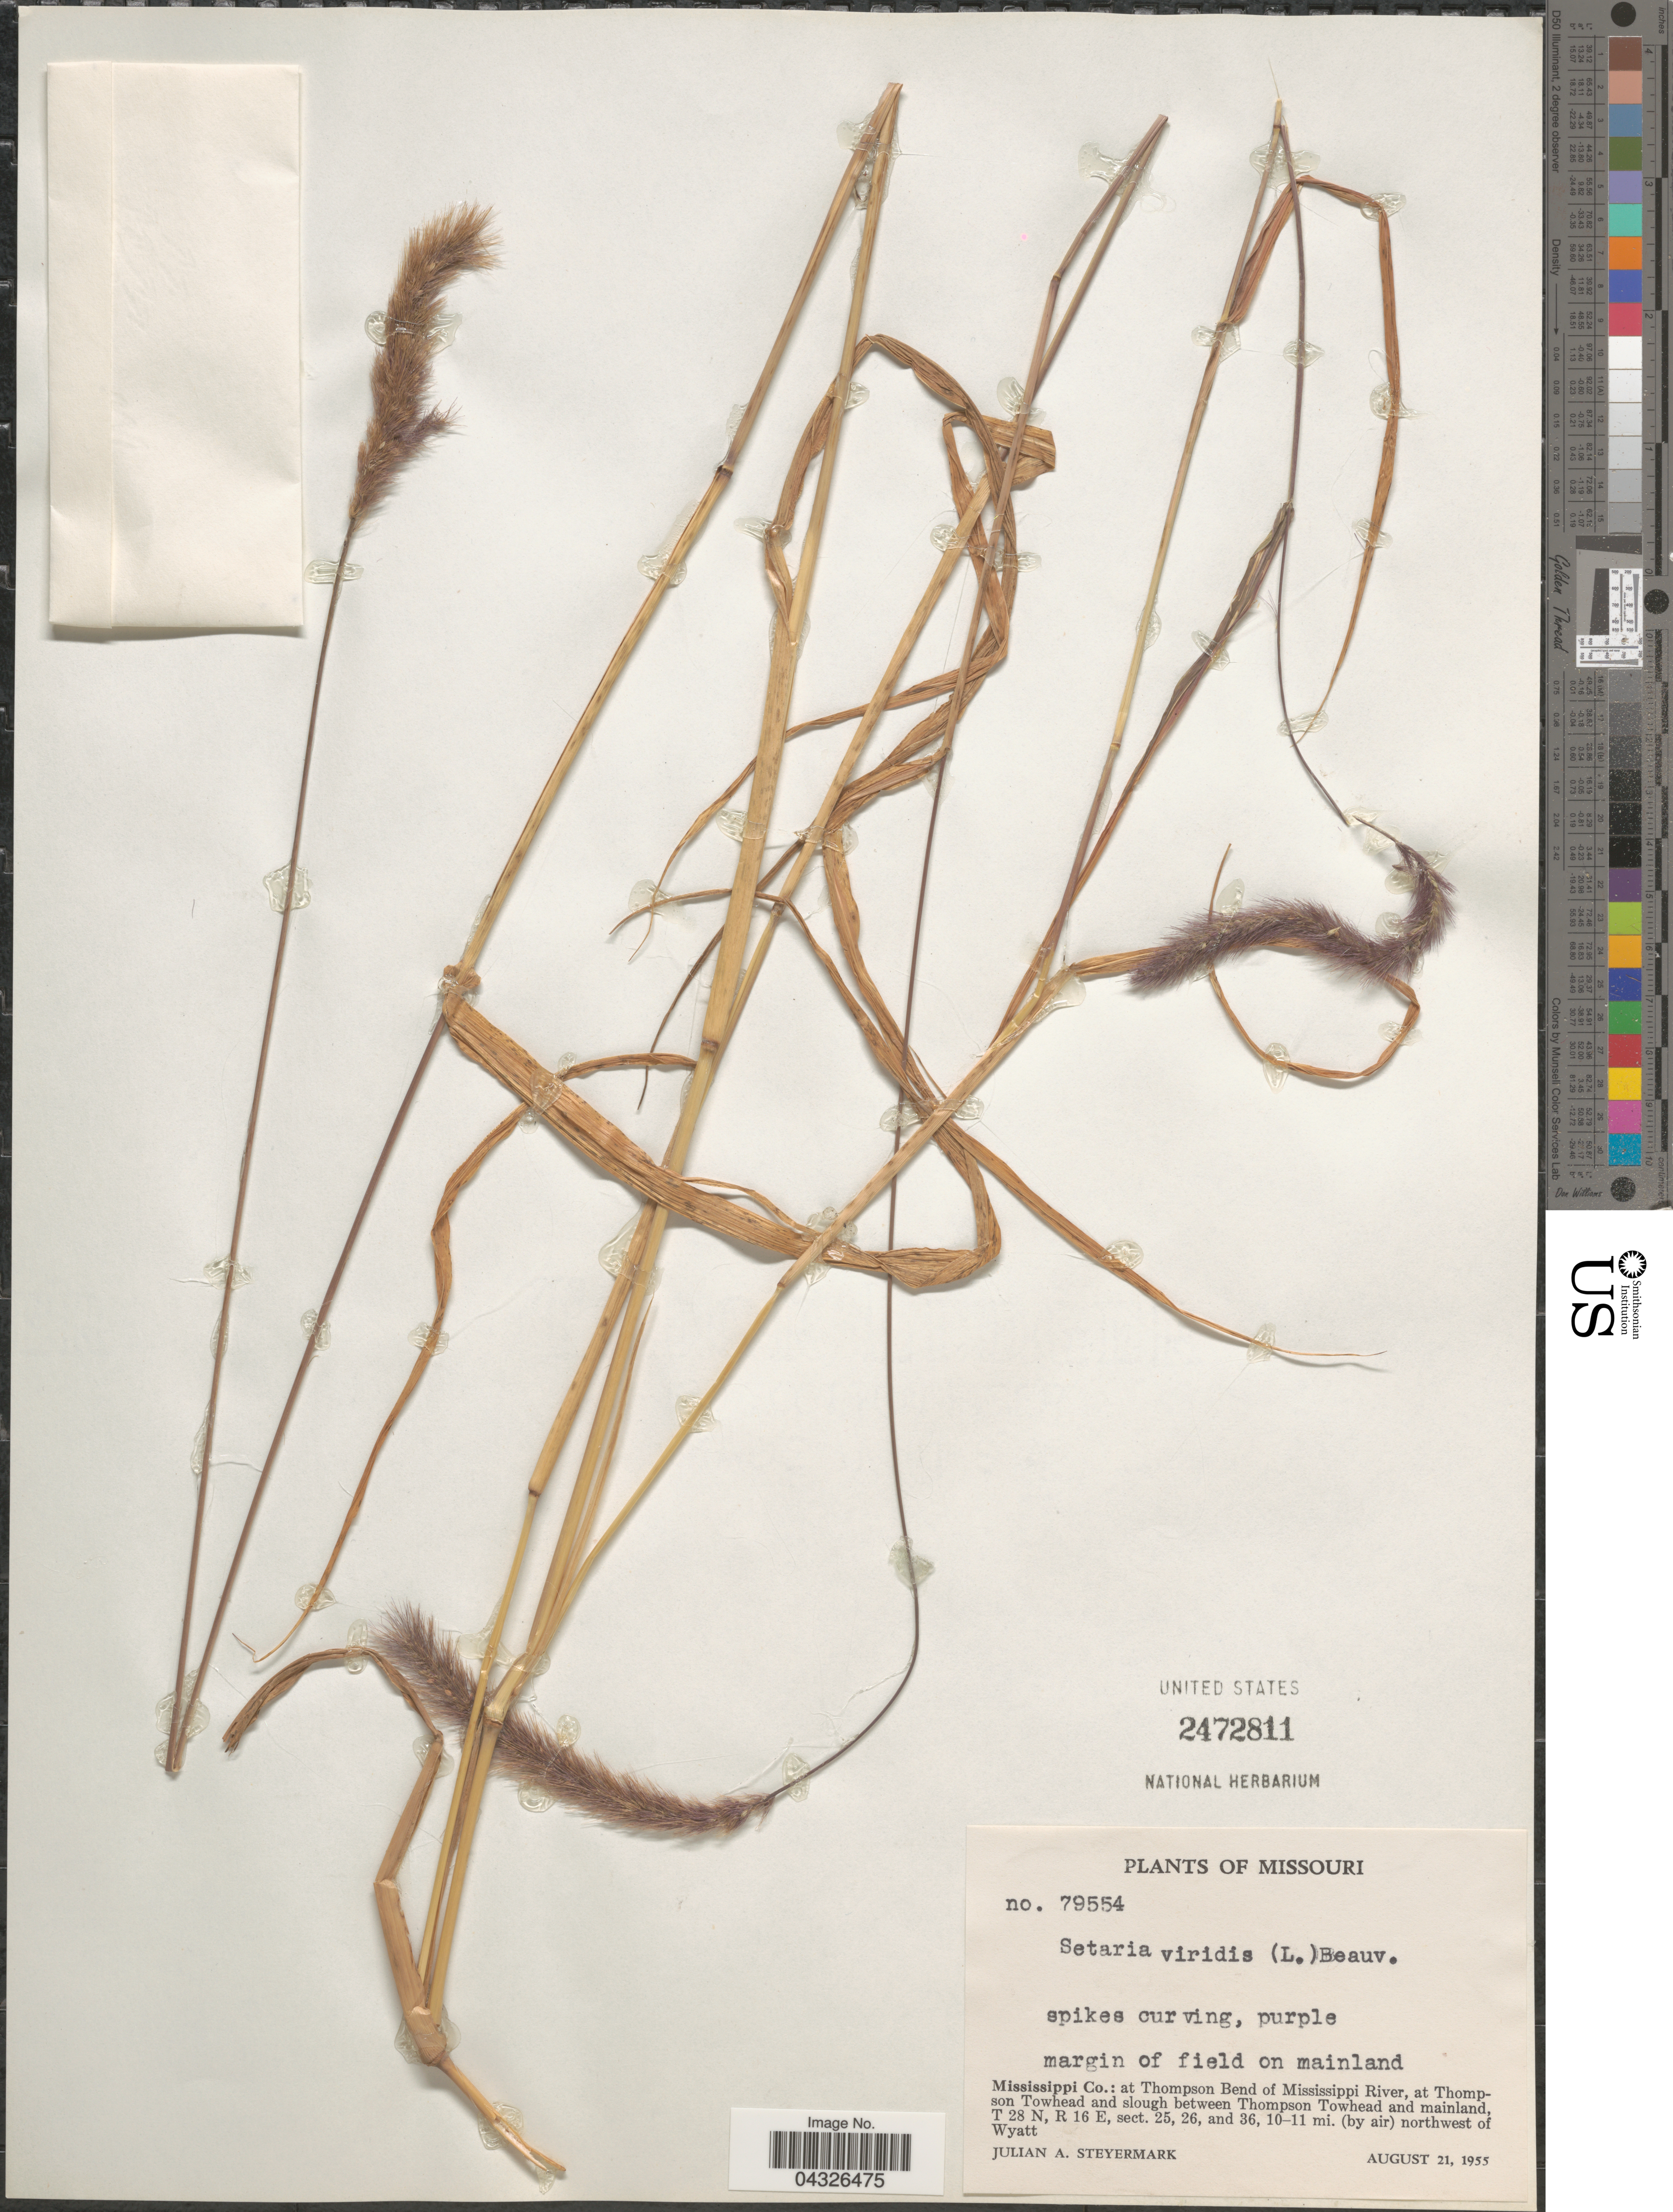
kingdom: Plantae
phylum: Tracheophyta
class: Liliopsida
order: Poales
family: Poaceae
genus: Setaria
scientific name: Setaria viridis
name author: (L.) P. Beauv.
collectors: J. Steyermark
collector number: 79554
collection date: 1955-08-21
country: United States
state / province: Missouri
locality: Margin of field on mainland. Mississippi Co.: at Thompson Bend of Mississippi River, at Thompson Towhead and slough between Thompson Towhead and mainland, T 28 N, R 16 E, sect. 25, 261 and 36, 10-11 mi. (by air) northwest of Wyatt.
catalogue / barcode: US 2472811